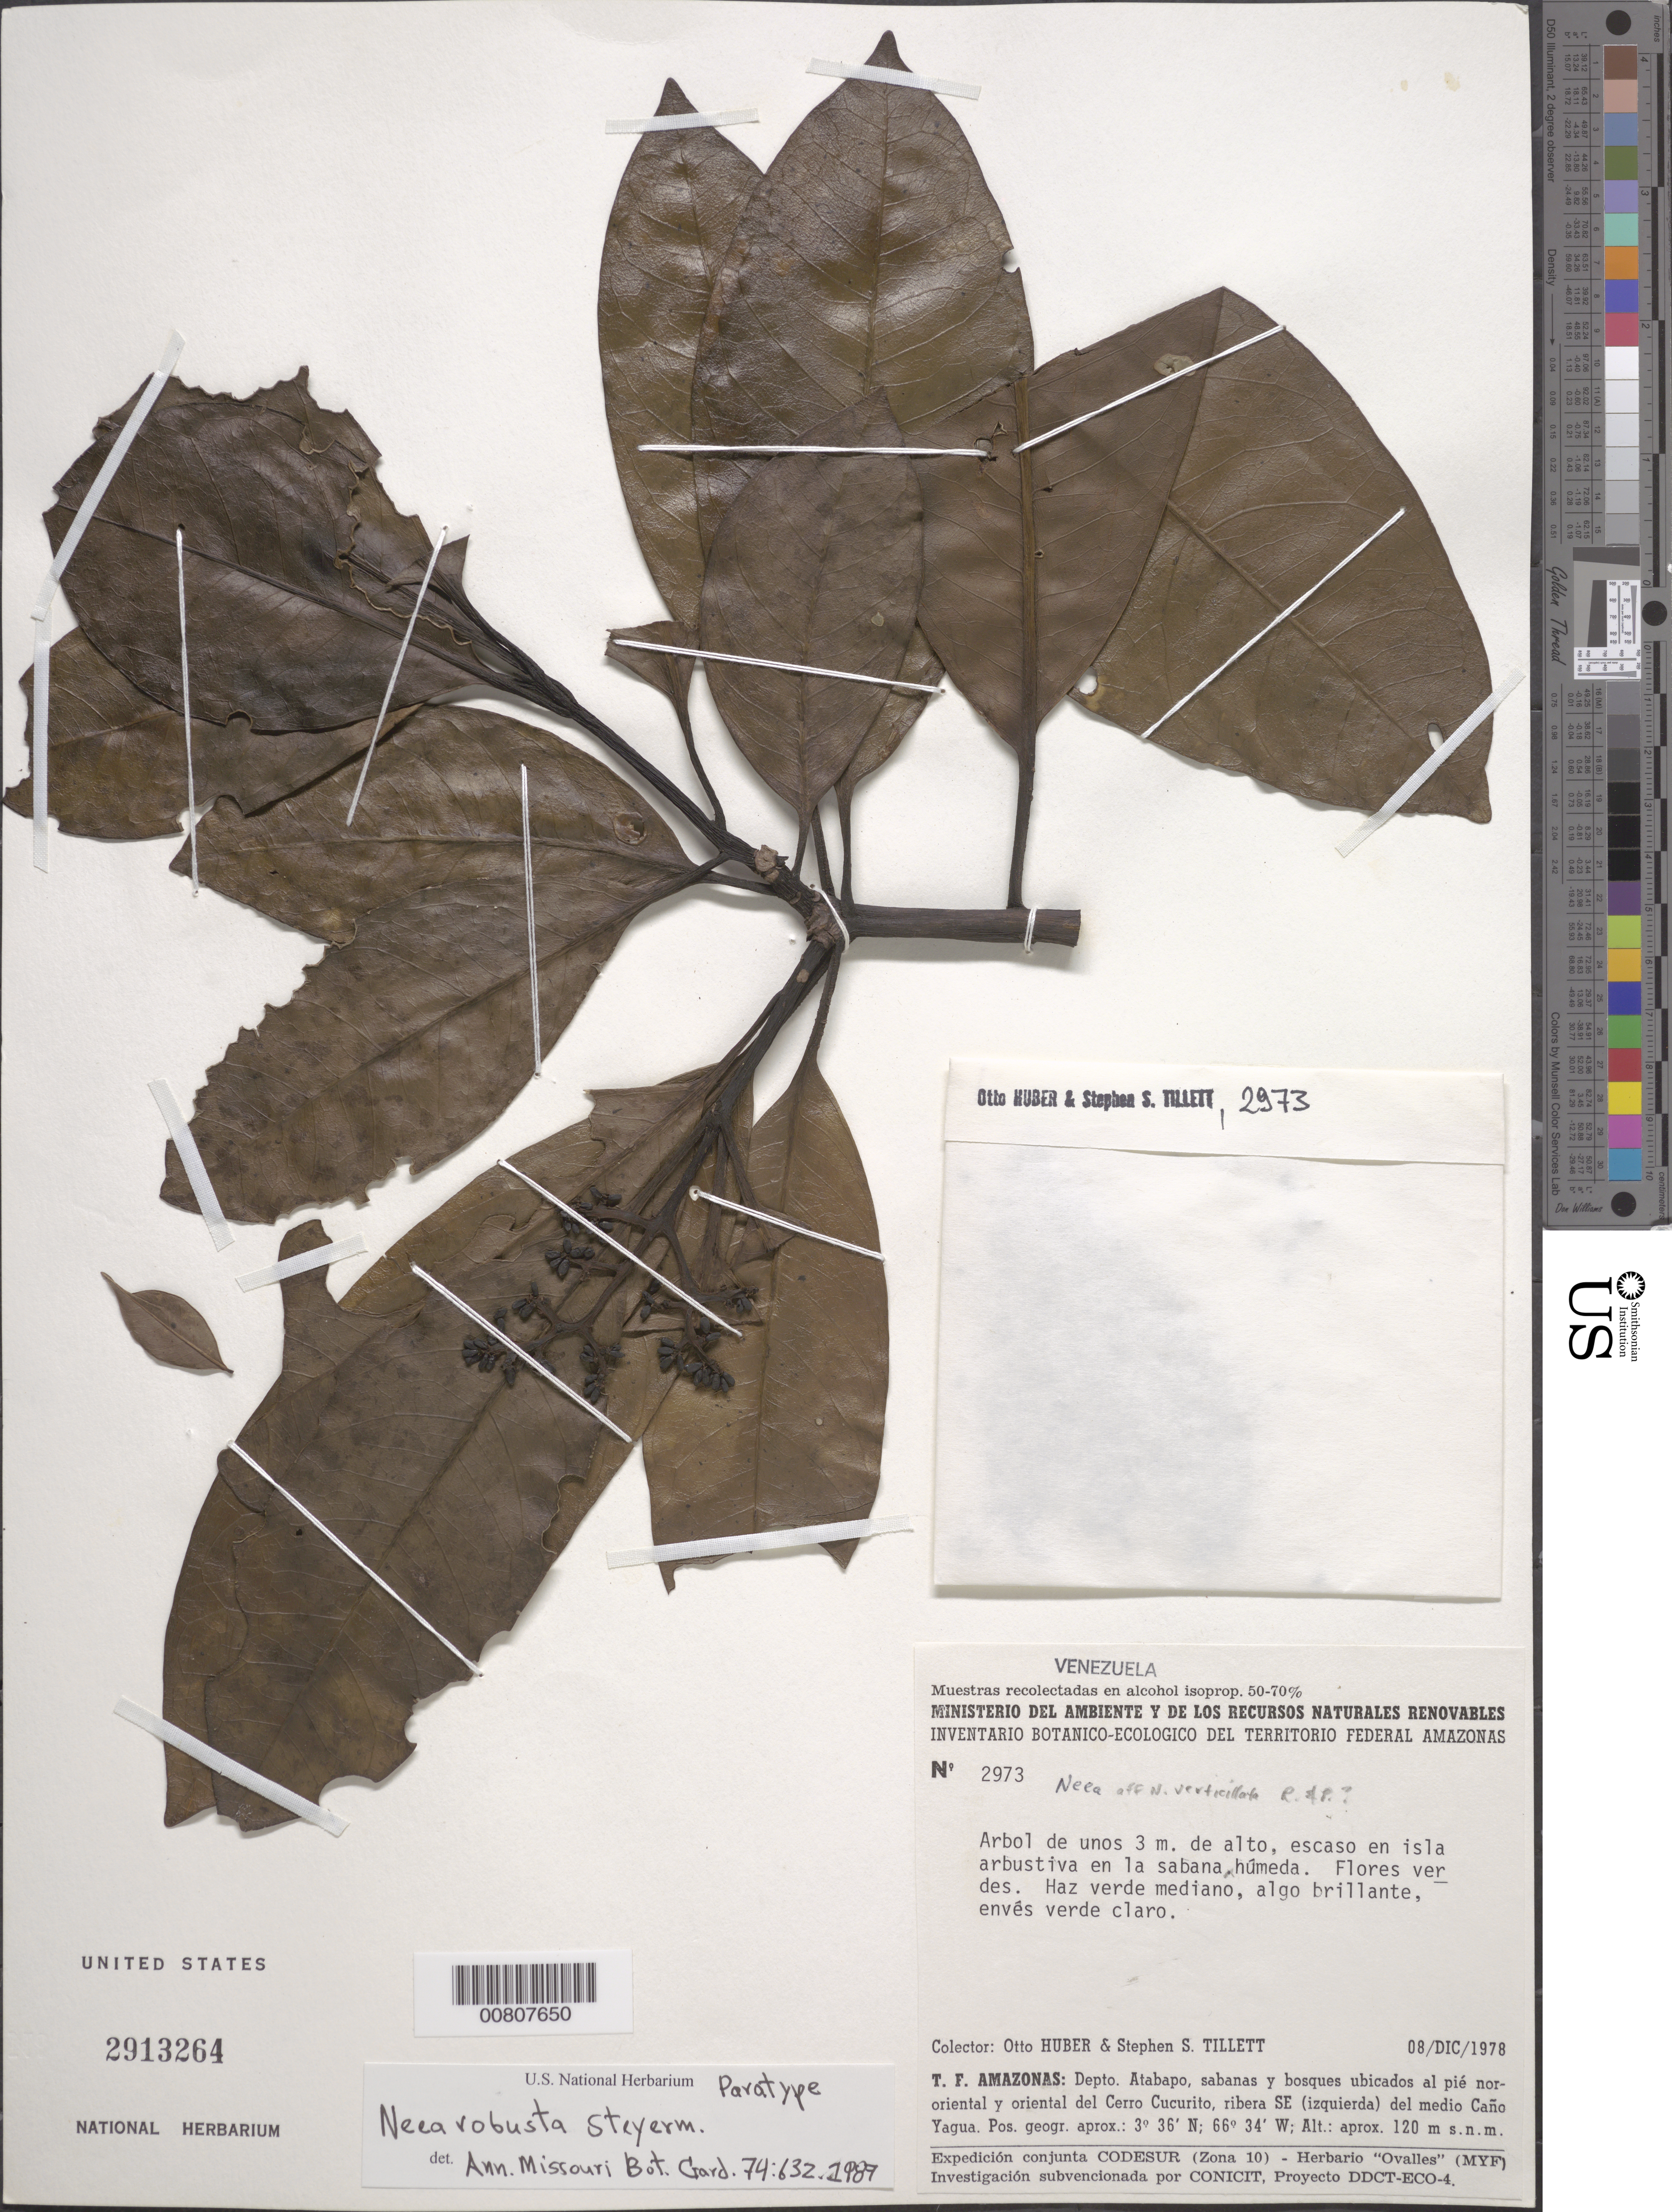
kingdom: Plantae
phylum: Tracheophyta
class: Magnoliopsida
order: Caryophyllales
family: Nyctaginaceae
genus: Neea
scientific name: Neea robusta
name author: Steyerm.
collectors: O. Huber & S. S. Tillett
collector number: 2973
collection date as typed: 8-Dec-78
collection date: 1978-12-08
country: Venezuela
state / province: Amazonas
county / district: Atabapo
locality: Cerro Cucurito, ribera SE (izquierda) del medio Caño Yagua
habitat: Sabanas y bosques ubicados al ie nororiental y oriental del cerro; en isla arbustiva en la sabana húmeda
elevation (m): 120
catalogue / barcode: US 2913264